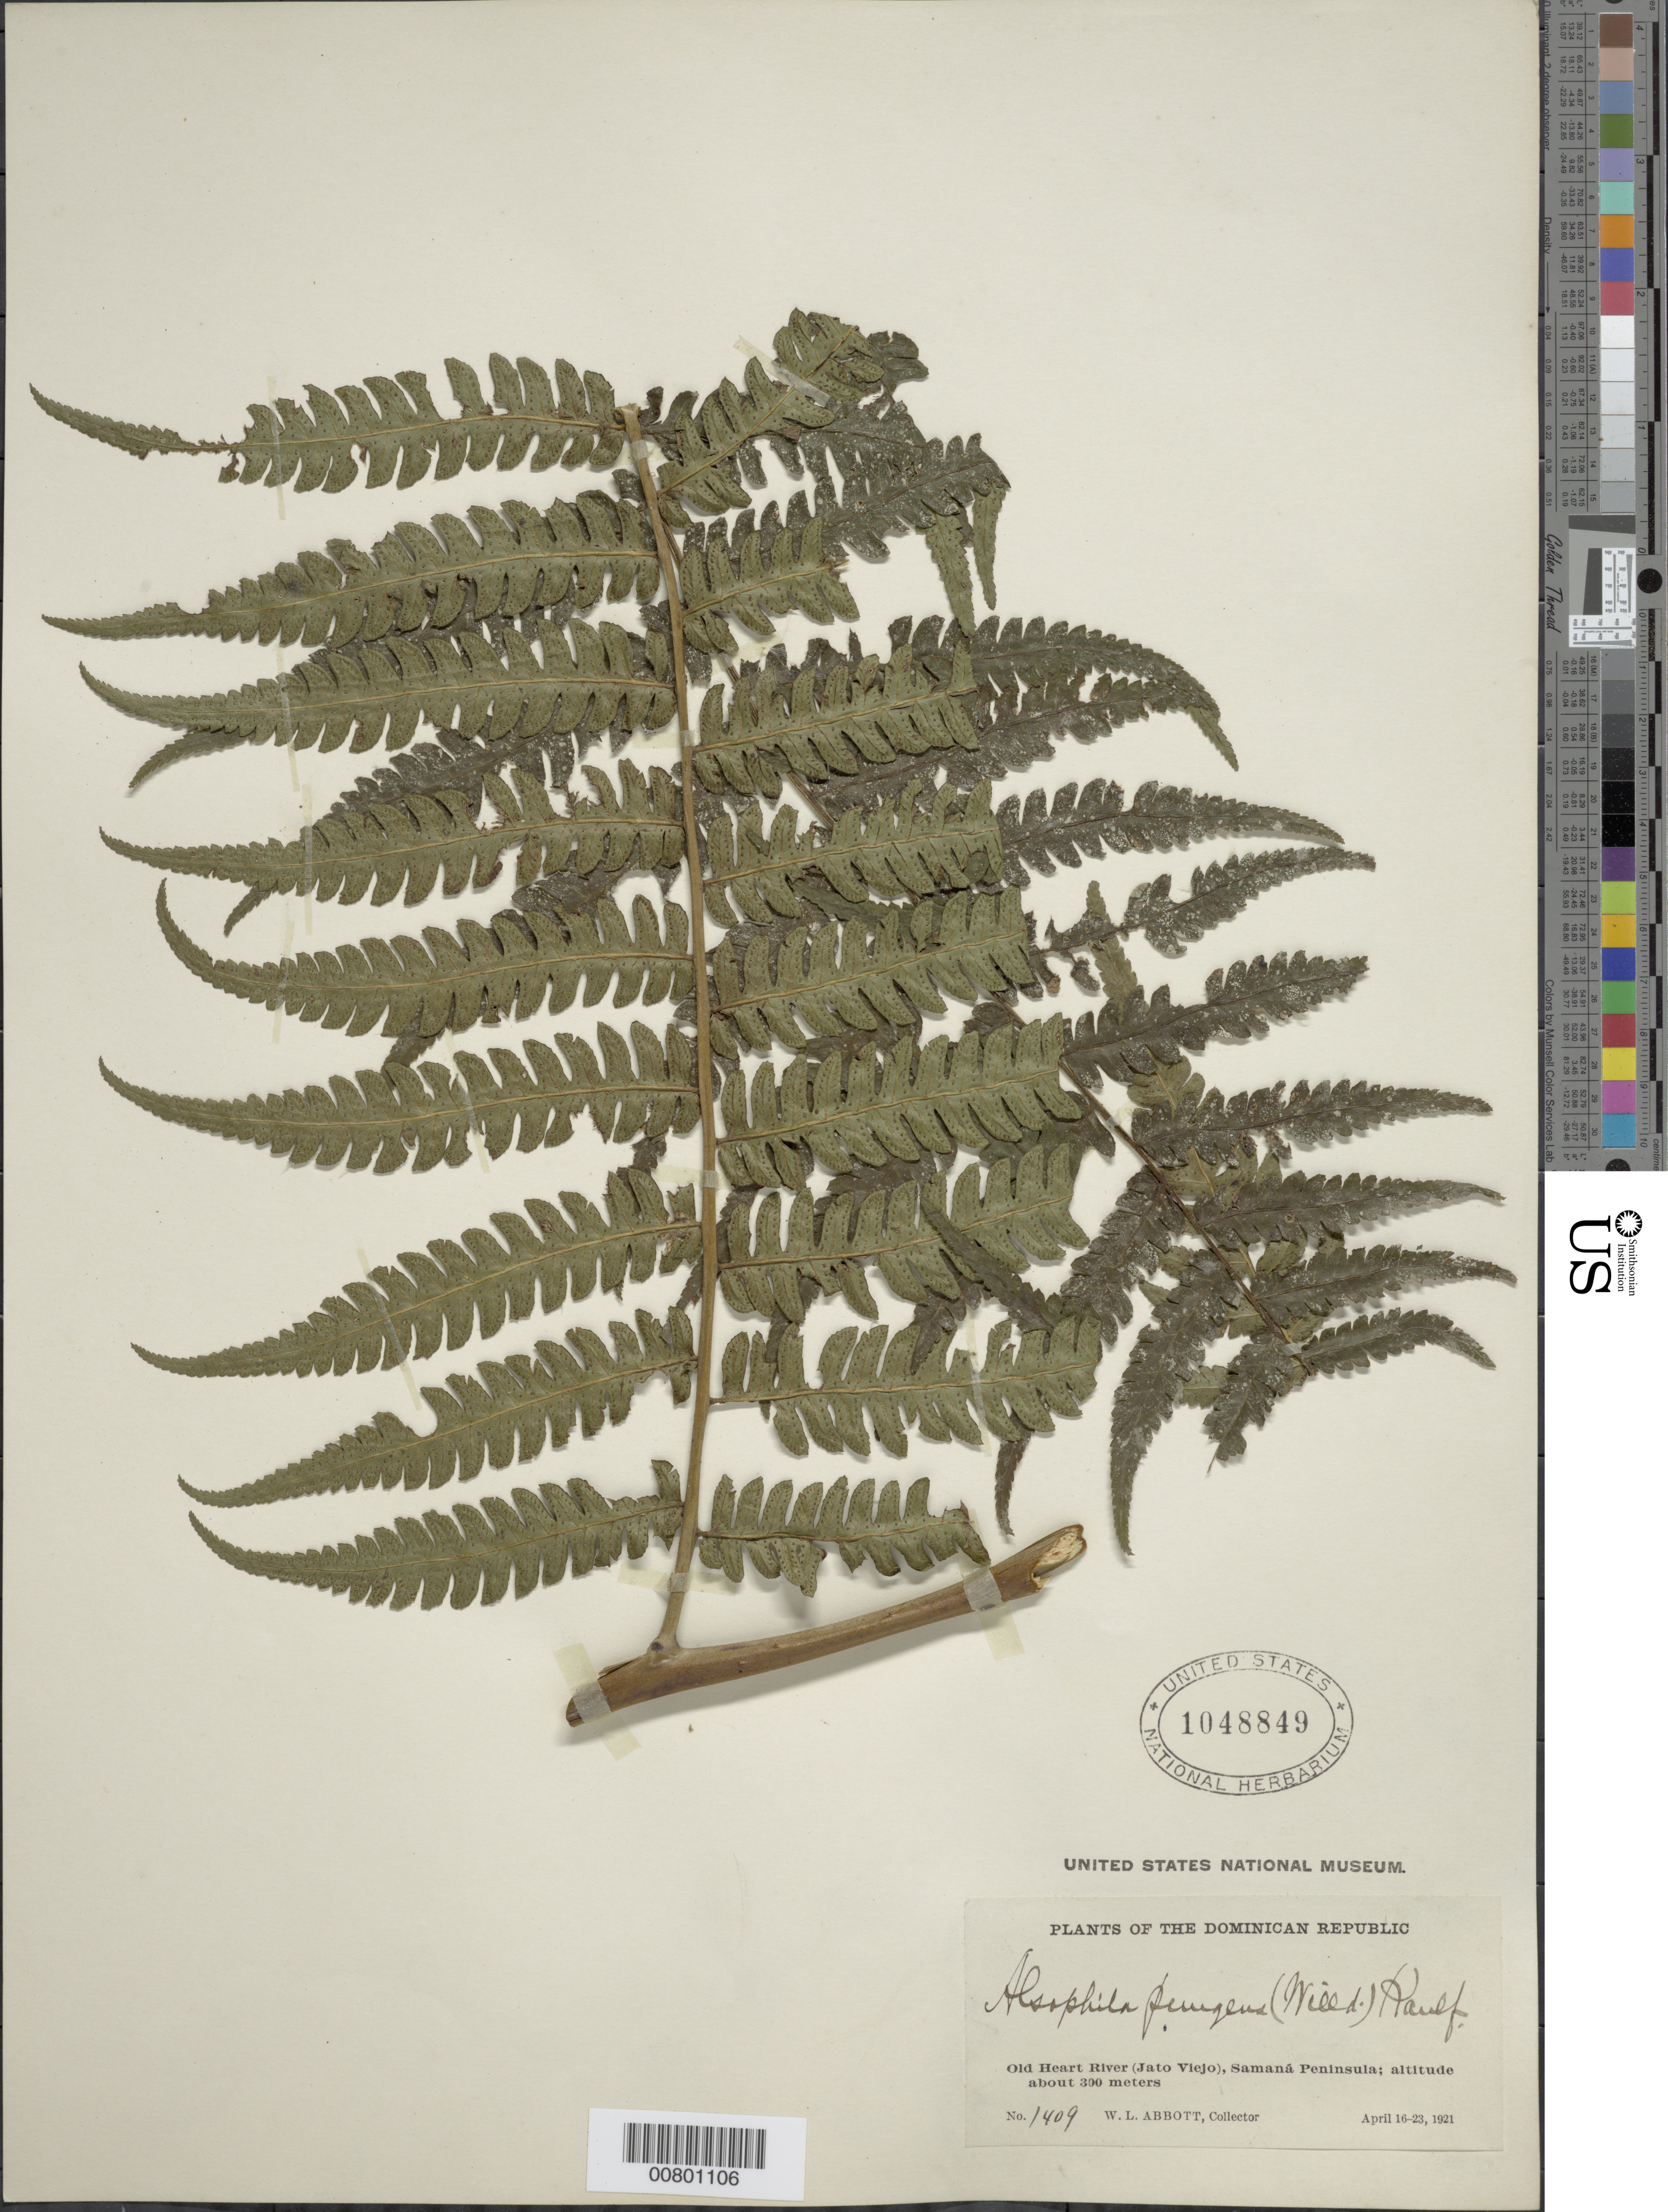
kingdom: Plantae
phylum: Tracheophyta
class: Polypodiopsida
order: Cyatheales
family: Cyatheaceae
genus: Cyathea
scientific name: Cyathea pungens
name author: (Willd.) Domin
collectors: W. L. Abbott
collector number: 1409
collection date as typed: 16 Apr 1921 to 23 Apr 1921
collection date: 1921-04-16/1921-04-23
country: Dominican Republic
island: Hispaniola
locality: Old Heart River (Jato Viejo), Samaná Peninsula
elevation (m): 300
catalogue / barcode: US 1048849